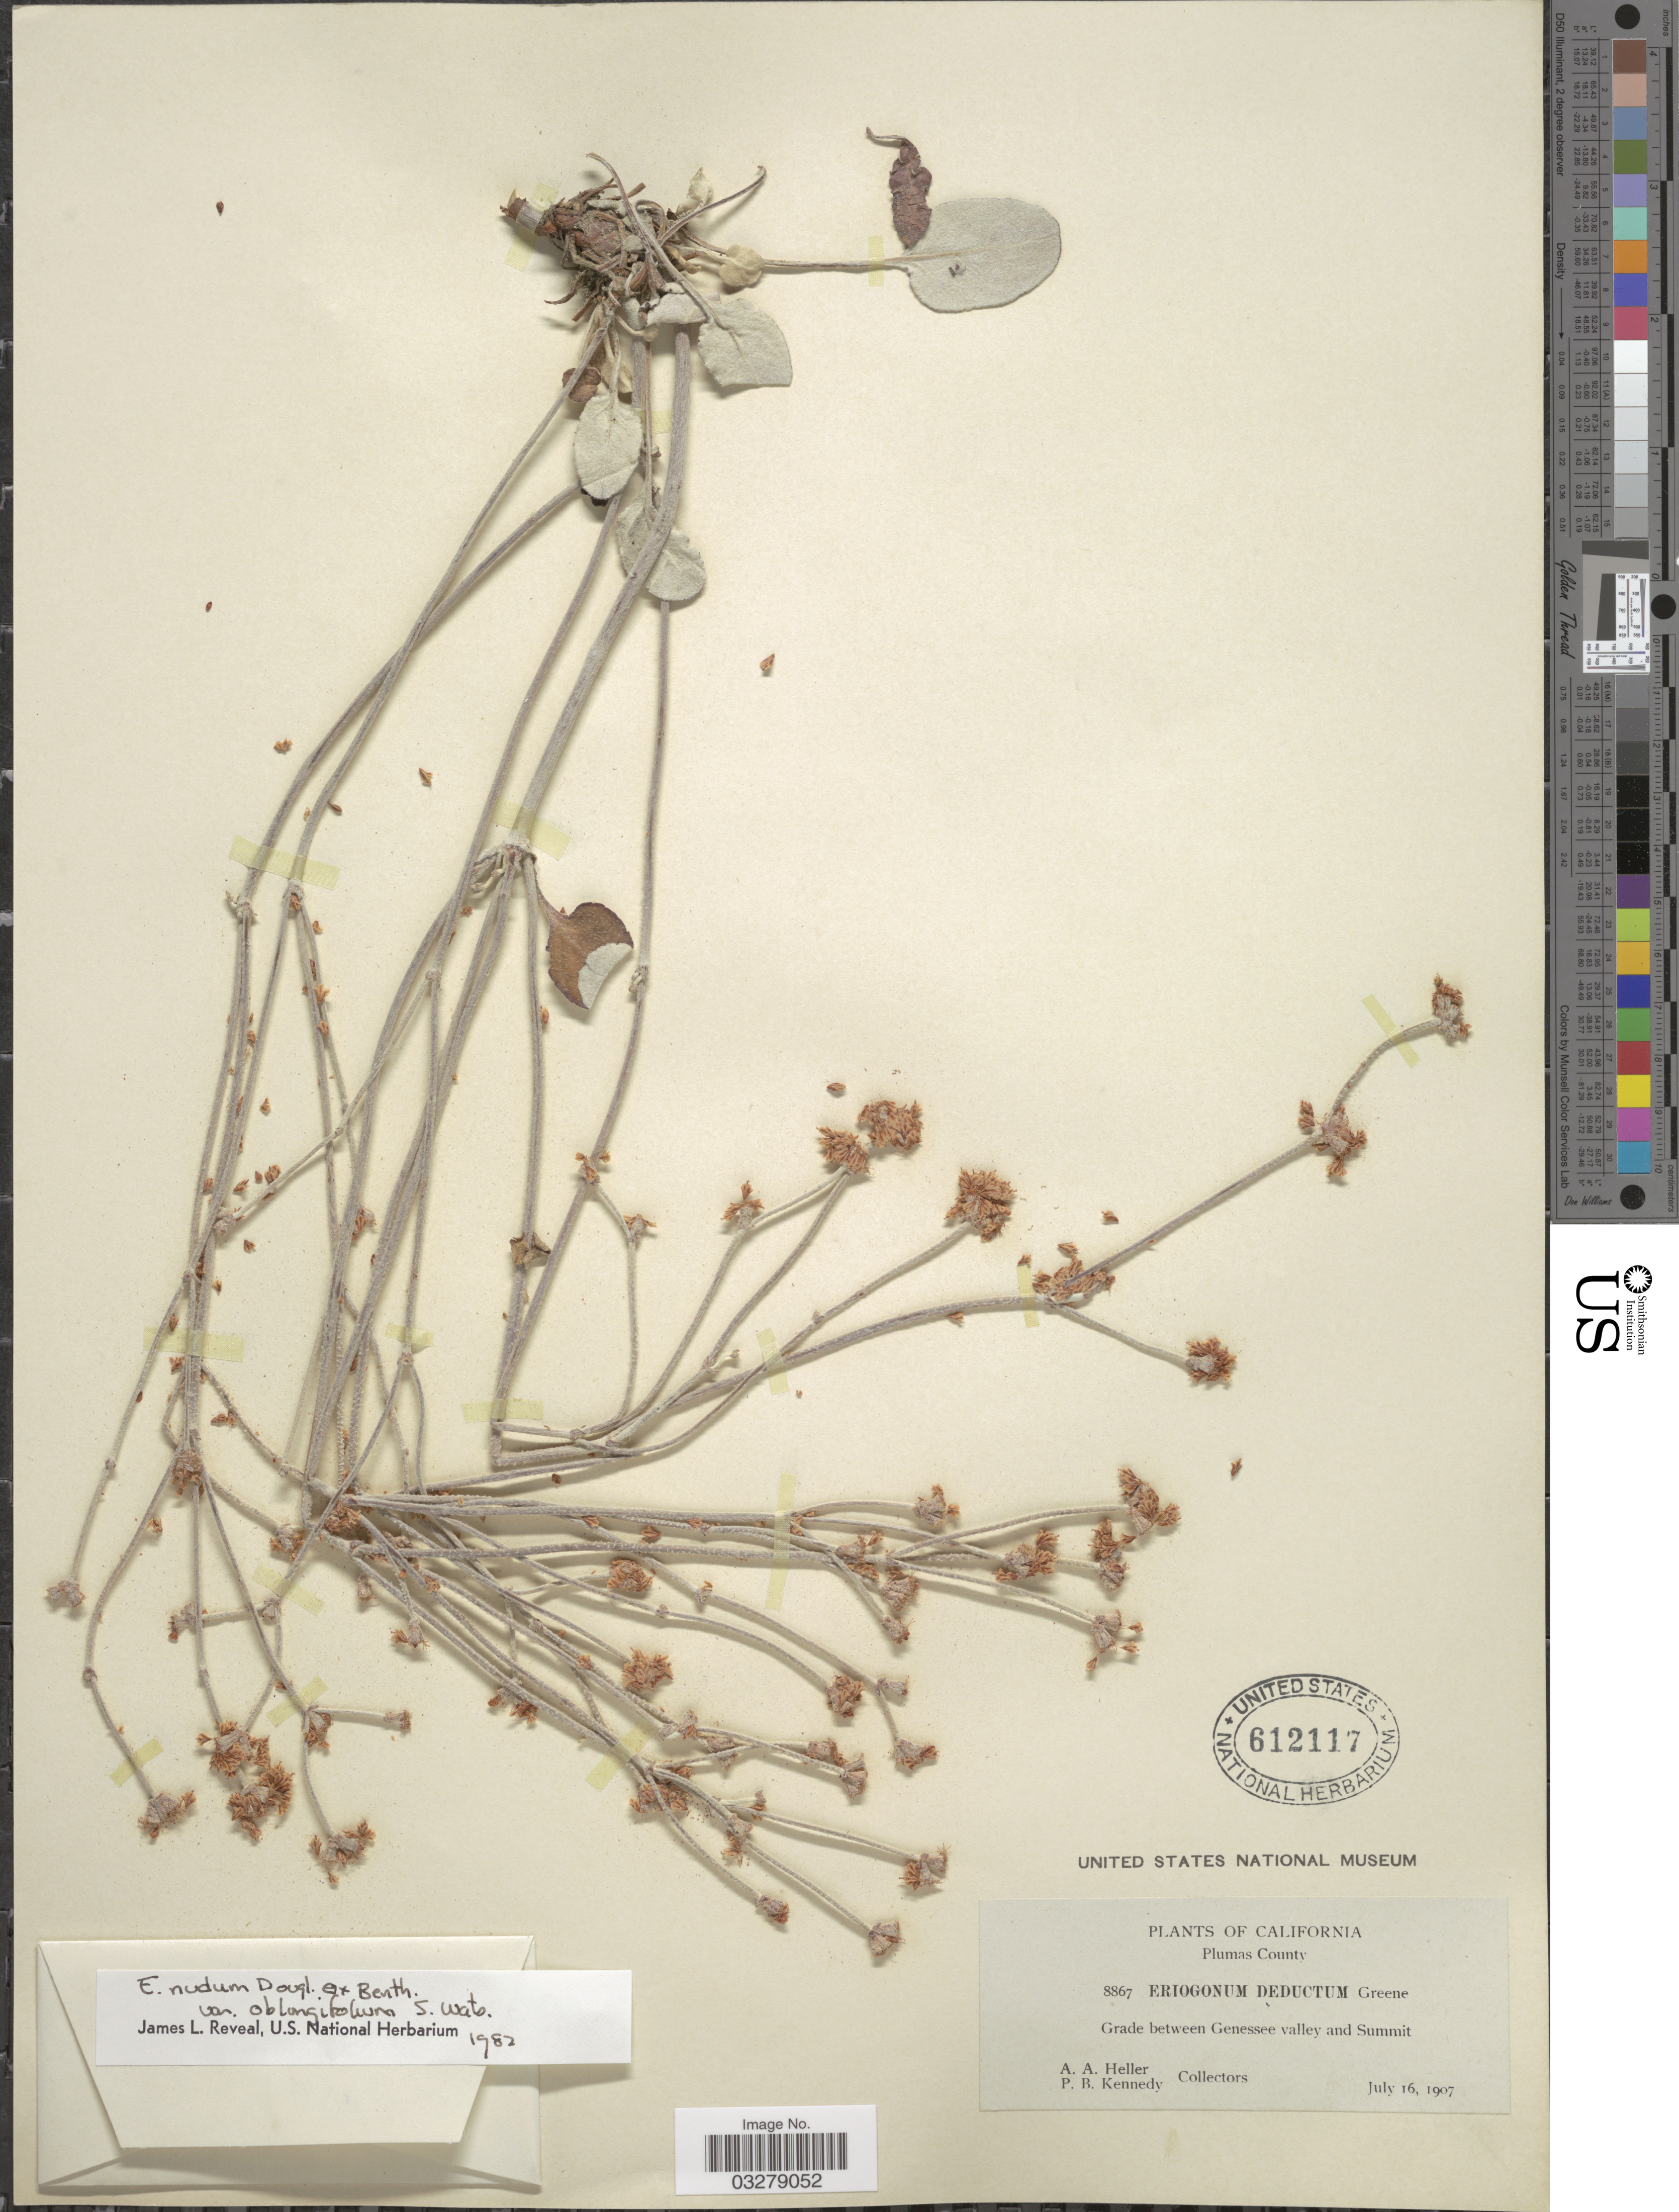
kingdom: Plantae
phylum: Tracheophyta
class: Magnoliopsida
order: Caryophyllales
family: Polygonaceae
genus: Eriogonum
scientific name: Eriogonum nudum var. oblongifolium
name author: Douglas ex Benth.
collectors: A. A. Heller & P. B. Kennedy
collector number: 8867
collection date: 1907-07-16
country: United States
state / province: California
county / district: Plumas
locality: Plumas County, Grade between Genessee valley and Summit.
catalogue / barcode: US 612117